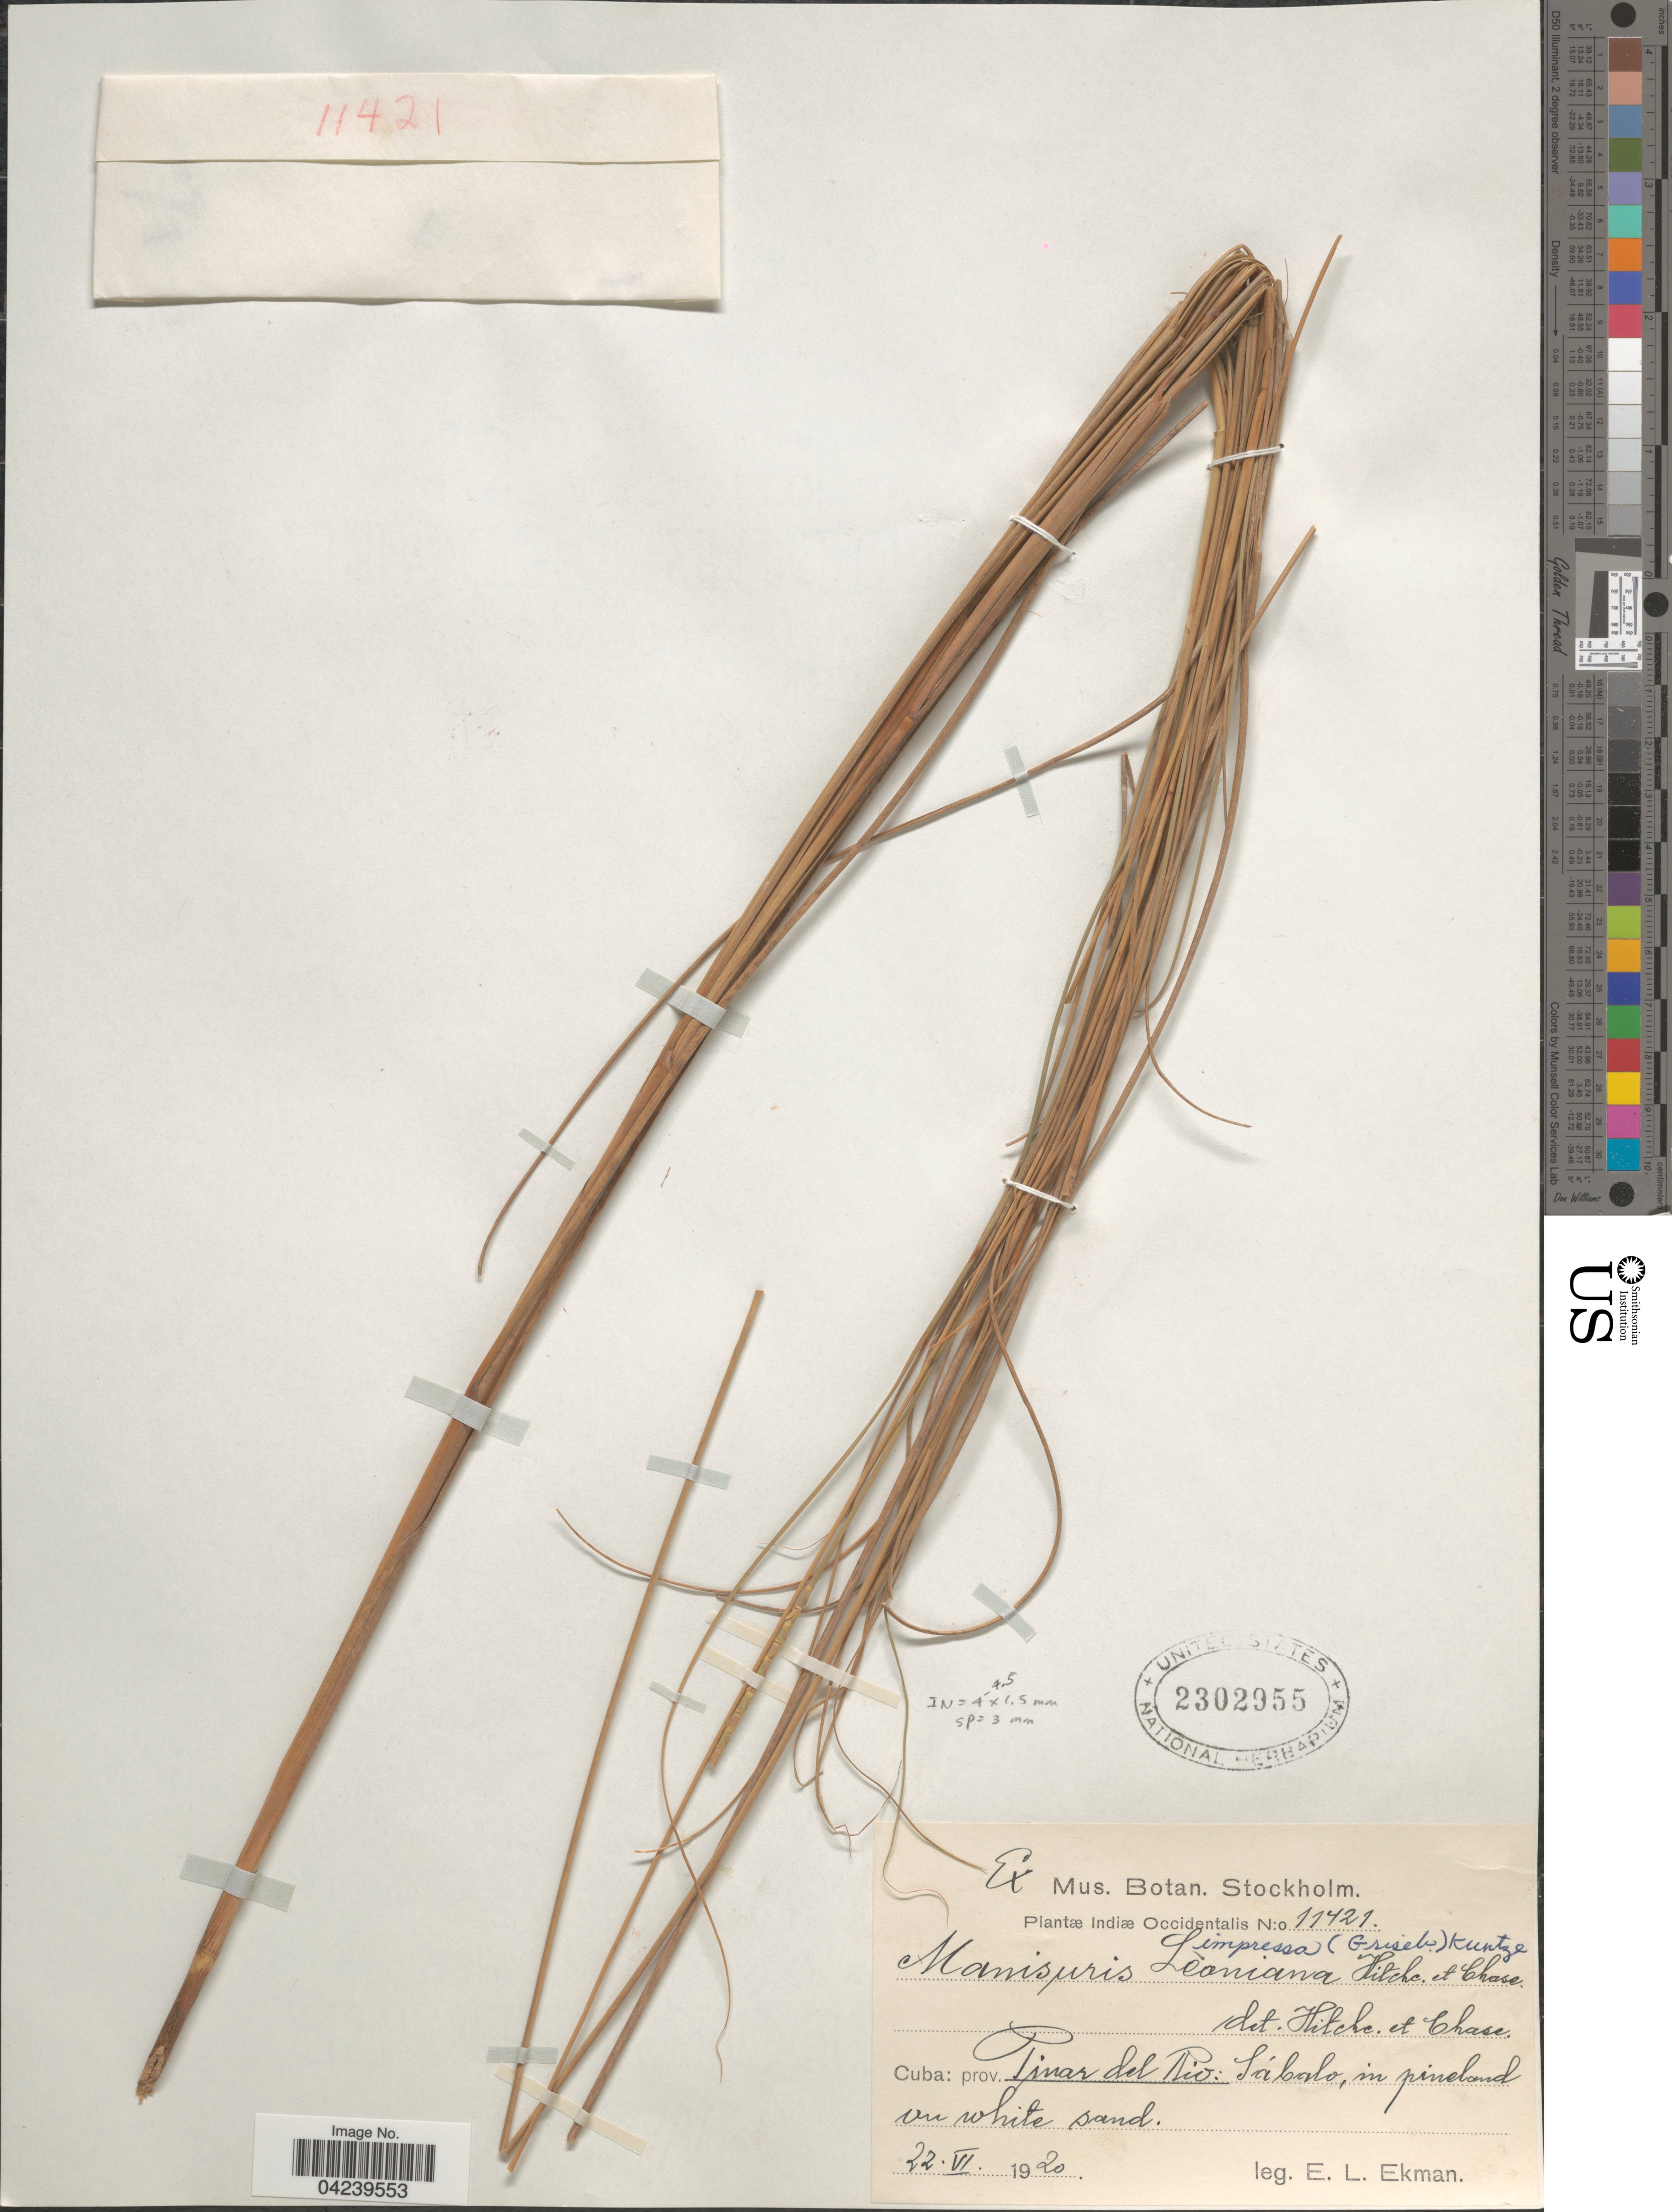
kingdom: Plantae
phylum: Tracheophyta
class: Liliopsida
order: Poales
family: Poaceae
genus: Rhytachne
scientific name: Rhytachne sp.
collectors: E. L. Ekman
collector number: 11421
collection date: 1920-06-22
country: Cuba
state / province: Pinar del Río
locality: Indiæ Occidentalis. Prov. Pinar del Rio: Sábalo, in pineland on white sand.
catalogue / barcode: US 2302955